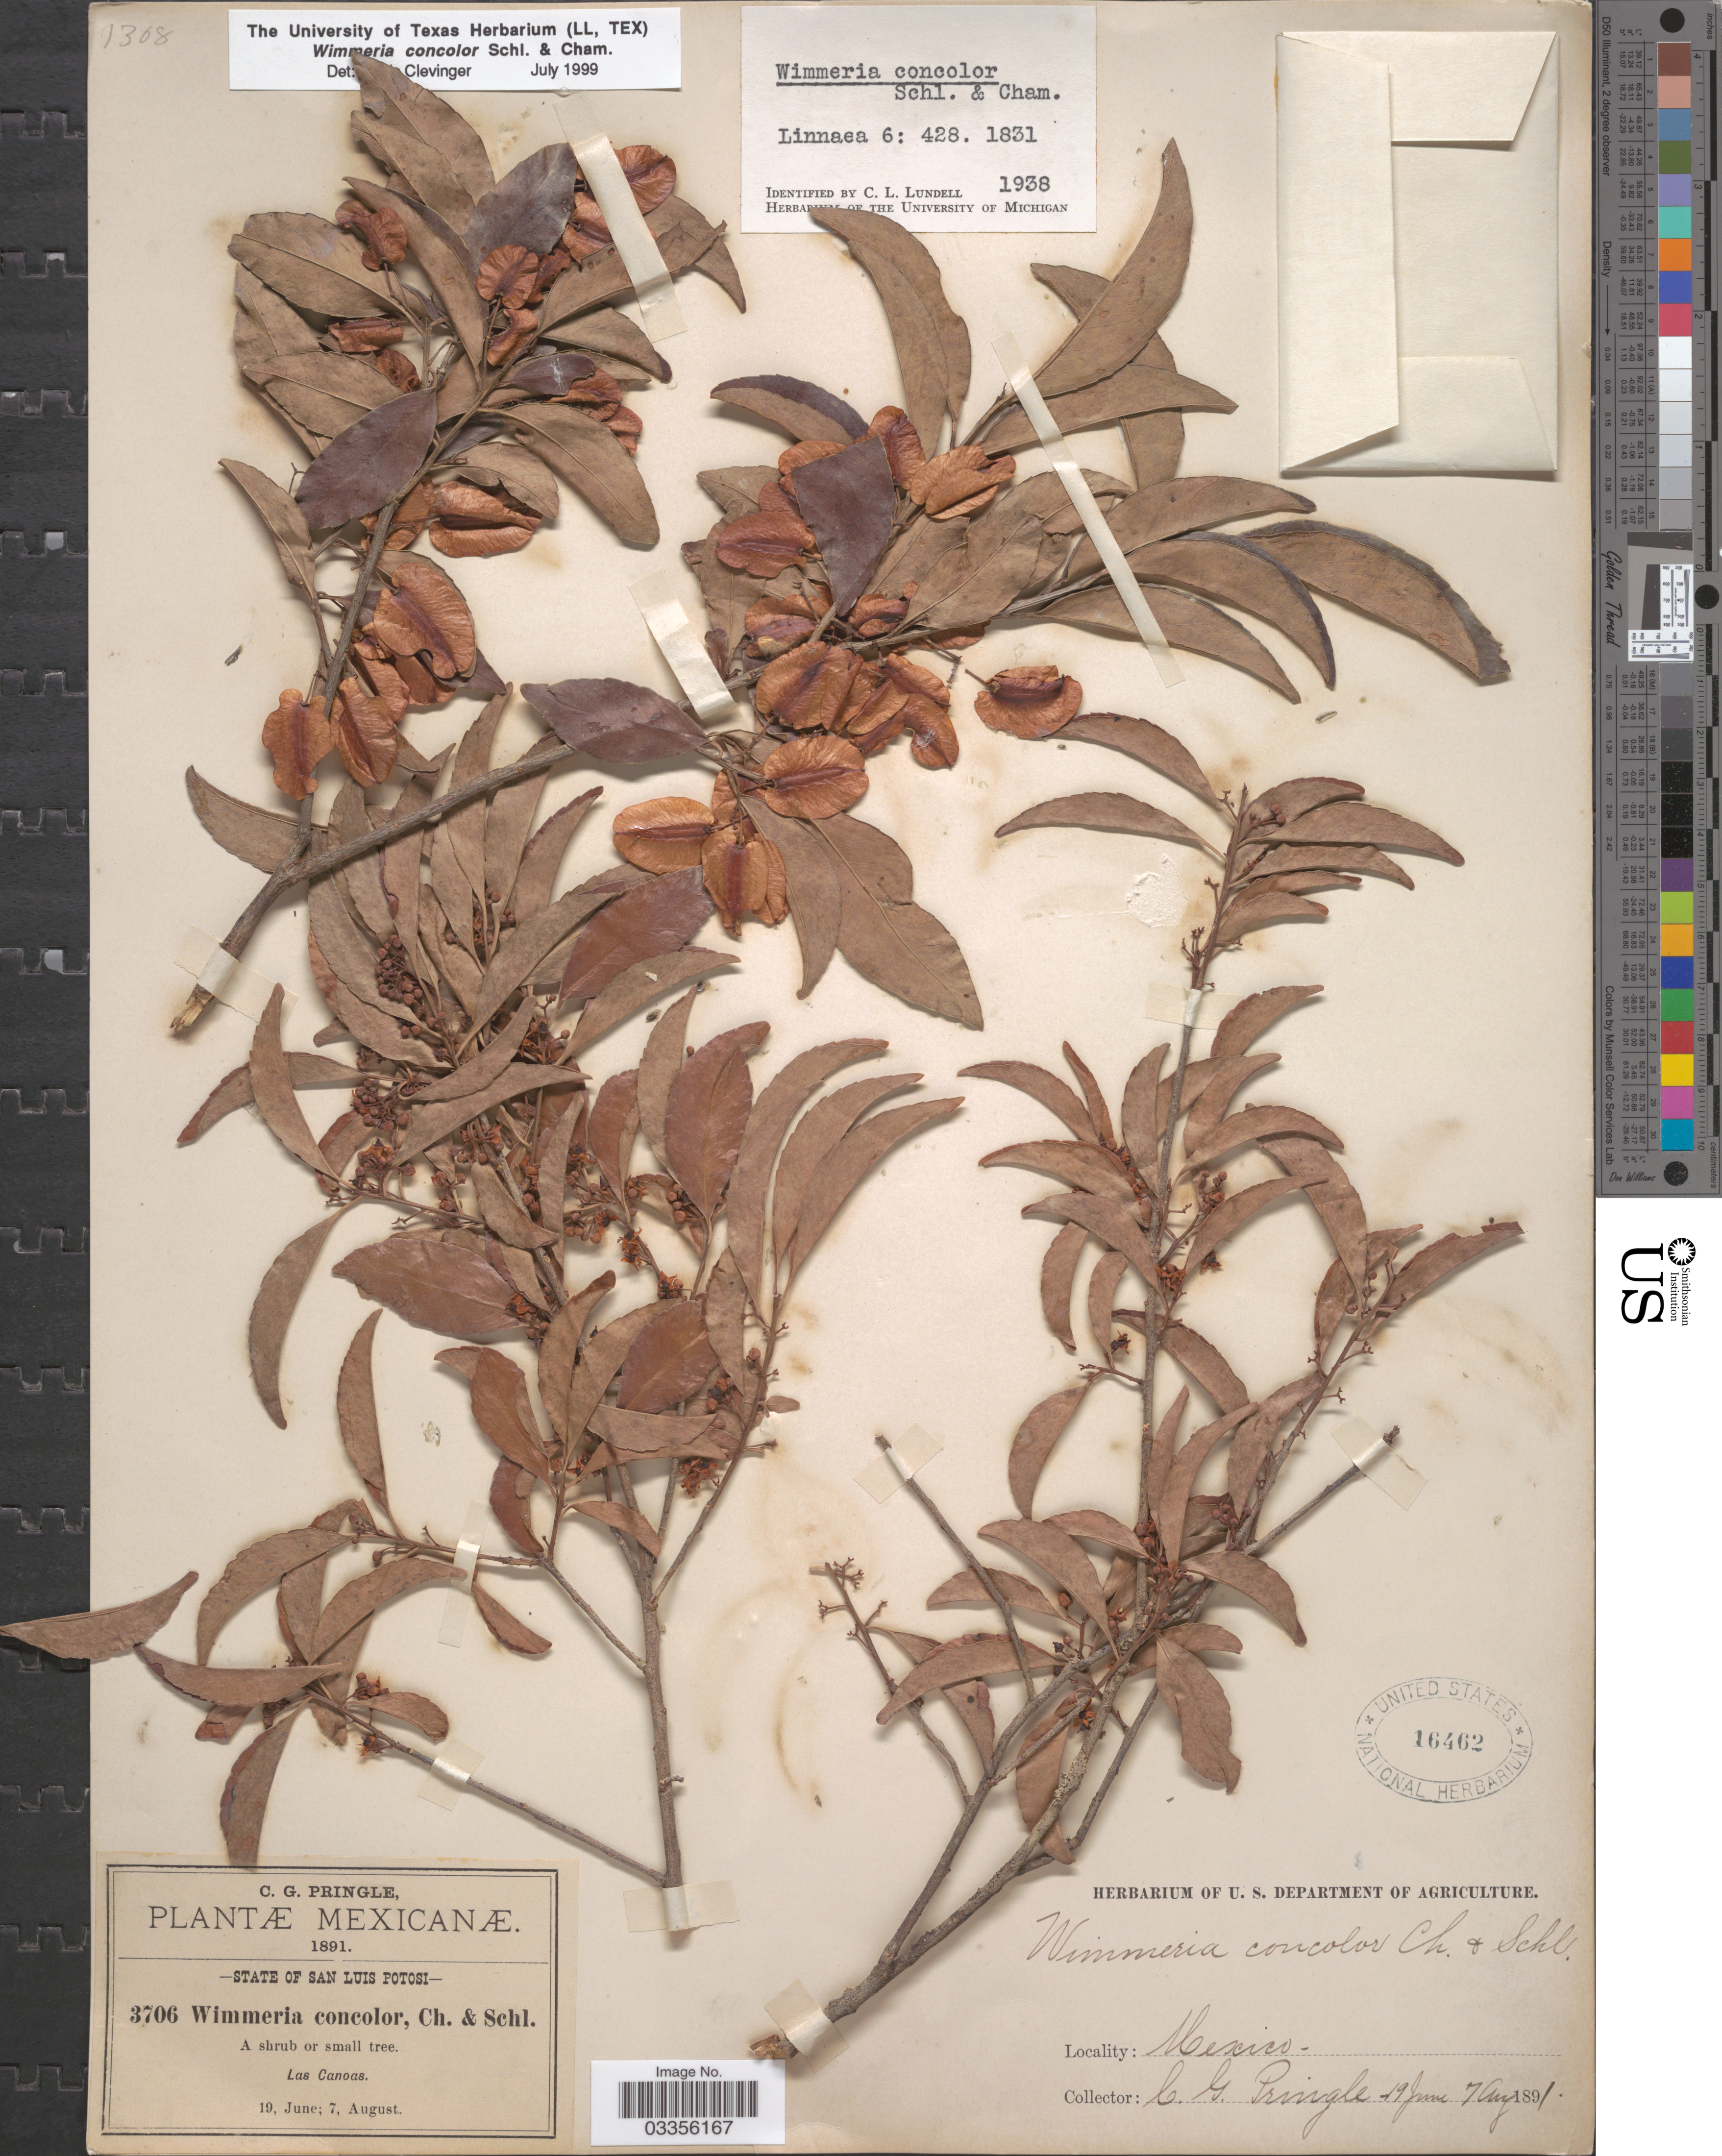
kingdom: Plantae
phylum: Tracheophyta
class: Magnoliopsida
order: Celastrales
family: Celastraceae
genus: Wimmeria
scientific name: Wimmeria concolor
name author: Schltdl. & Cham.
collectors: C. G. Pringle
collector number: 3706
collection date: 1891-06-19/1891-08-07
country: Mexico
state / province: San Luis Potosí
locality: Las Canoas.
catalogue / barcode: US 16462